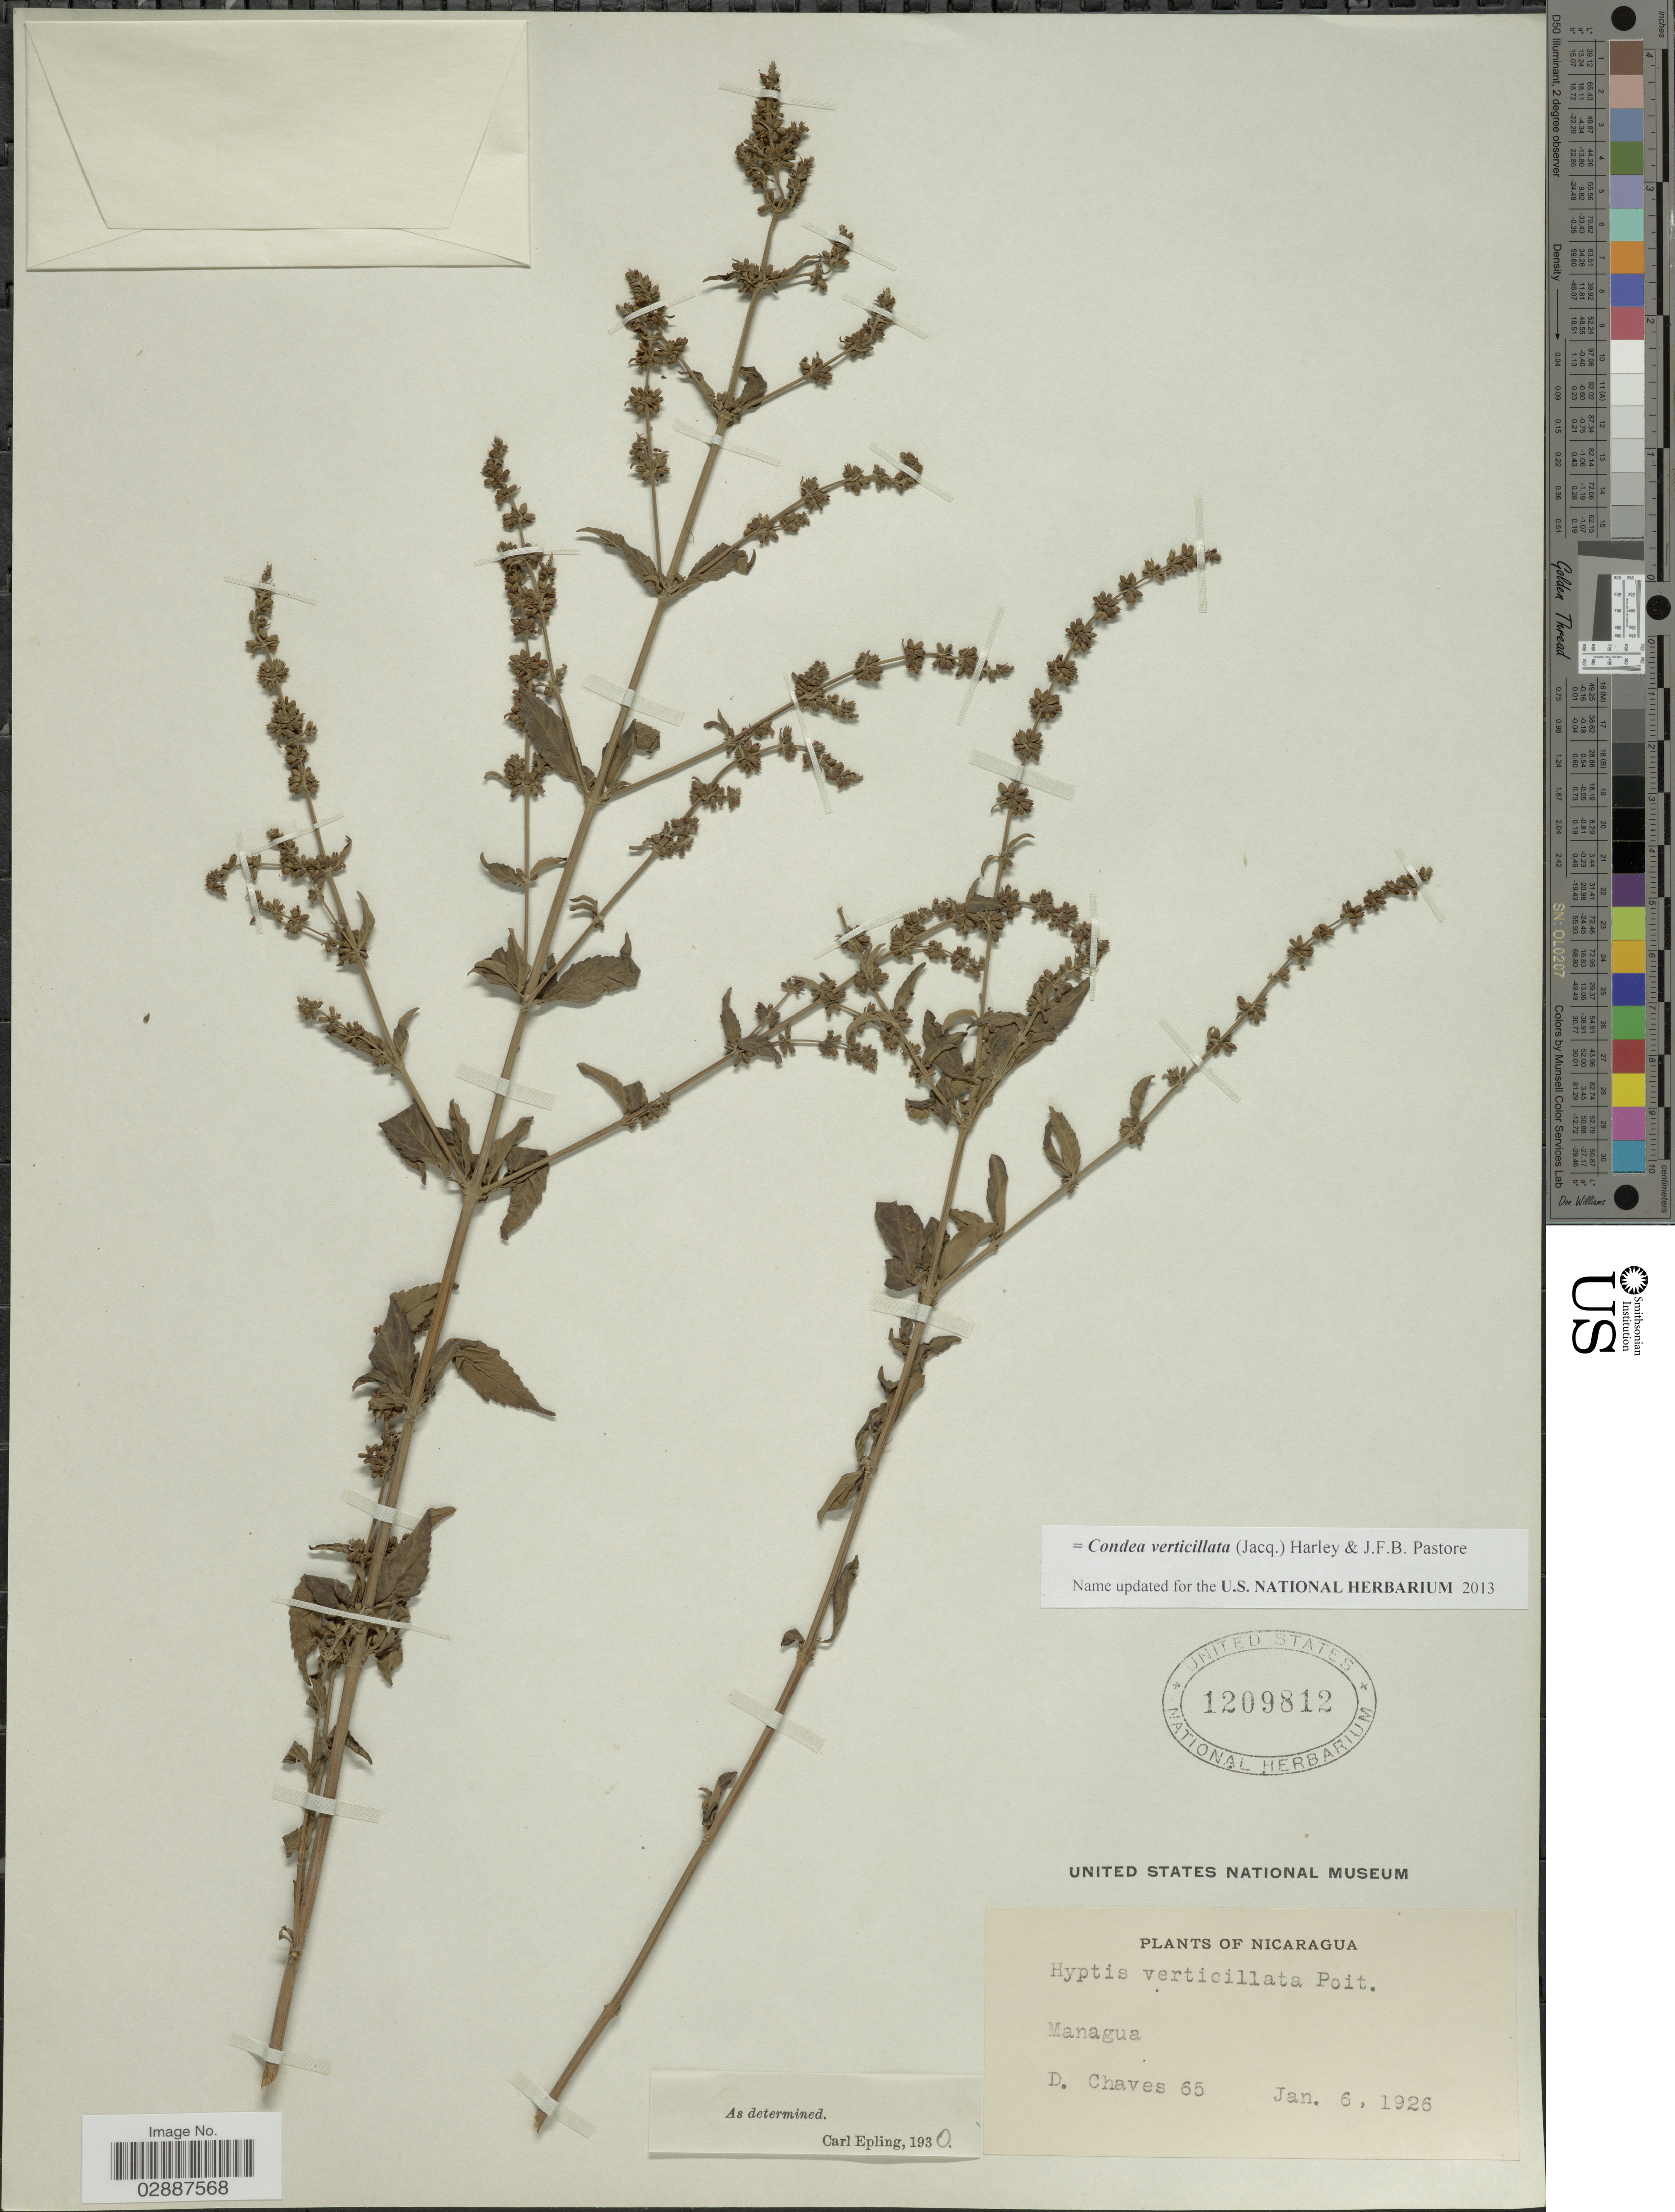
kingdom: Plantae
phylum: Tracheophyta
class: Magnoliopsida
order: Lamiales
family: Lamiaceae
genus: Condea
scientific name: Condea verticillata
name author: (Jacq.) Harley & J.F.B. Pastore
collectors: D. Chaves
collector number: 65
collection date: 1926-01-06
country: Nicaragua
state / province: Managua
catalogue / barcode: US 1209812